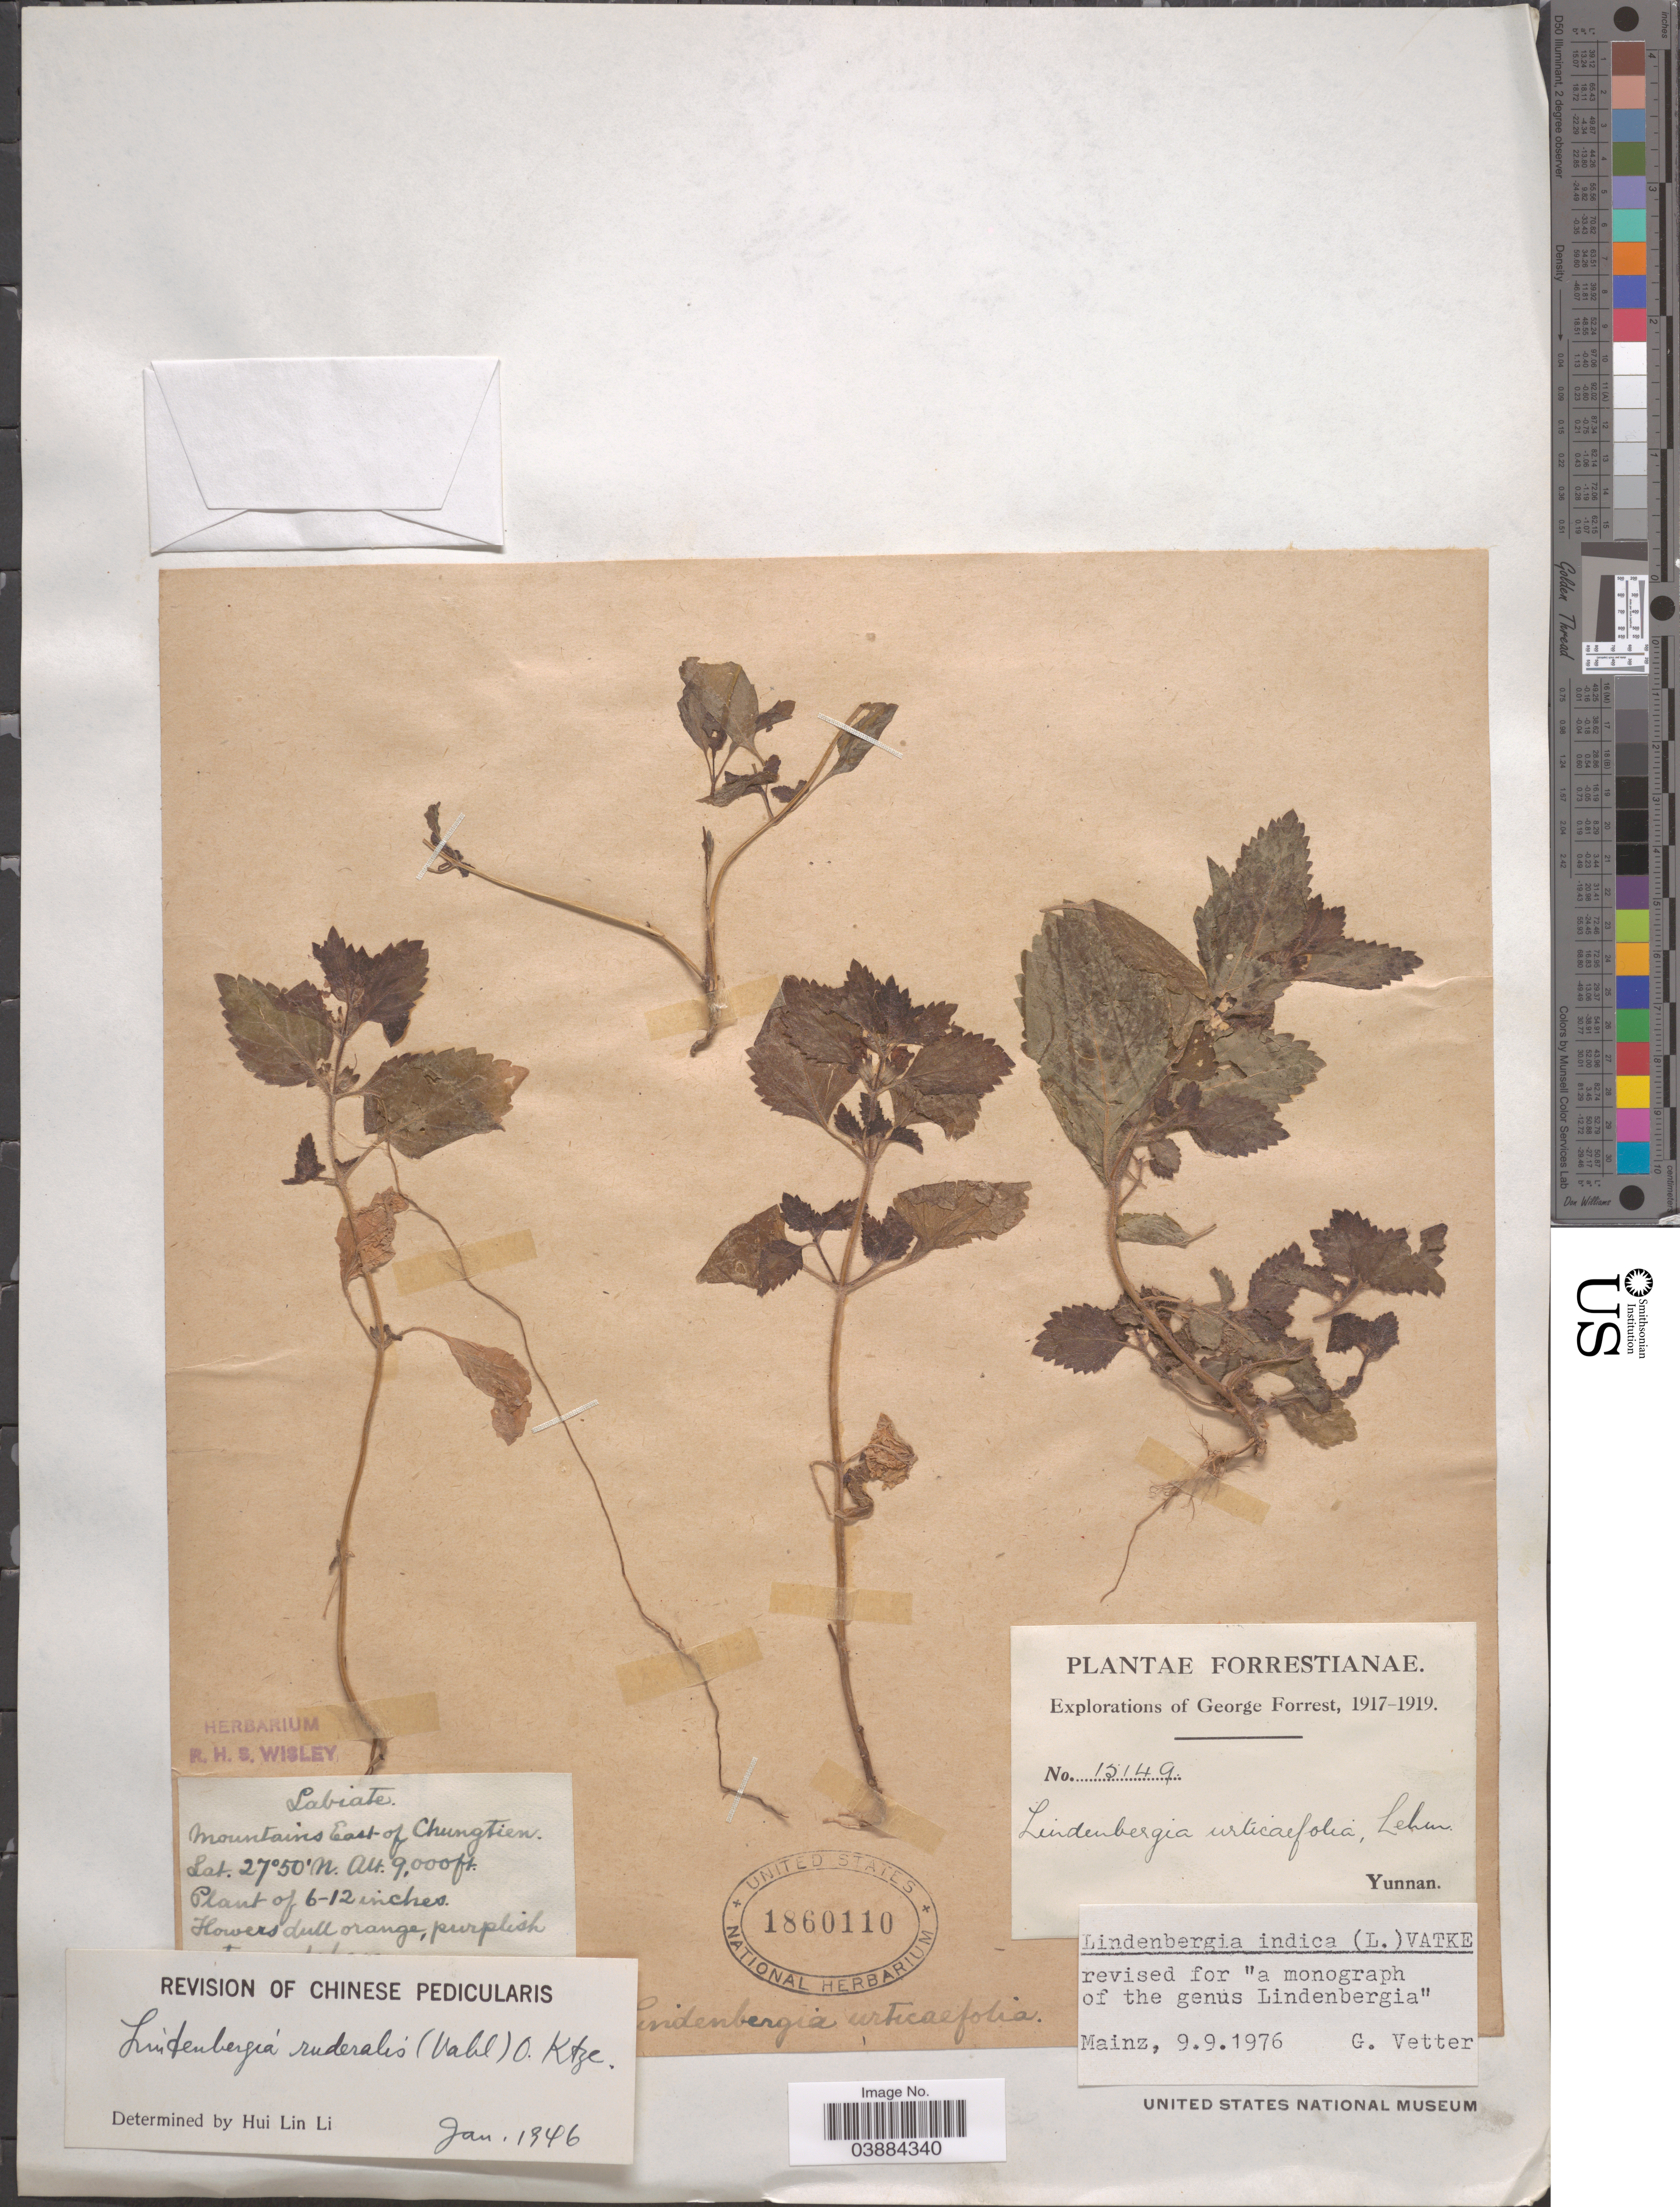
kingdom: Plantae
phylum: Tracheophyta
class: Magnoliopsida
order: Lamiales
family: Orobanchaceae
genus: Lindenbergia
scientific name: Lindenbergia indica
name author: (L.) Vatke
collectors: G. Forrest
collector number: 15149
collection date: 1917/1919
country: China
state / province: Yunnan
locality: Mountains East of Chungtien.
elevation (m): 2743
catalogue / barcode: US 1860110